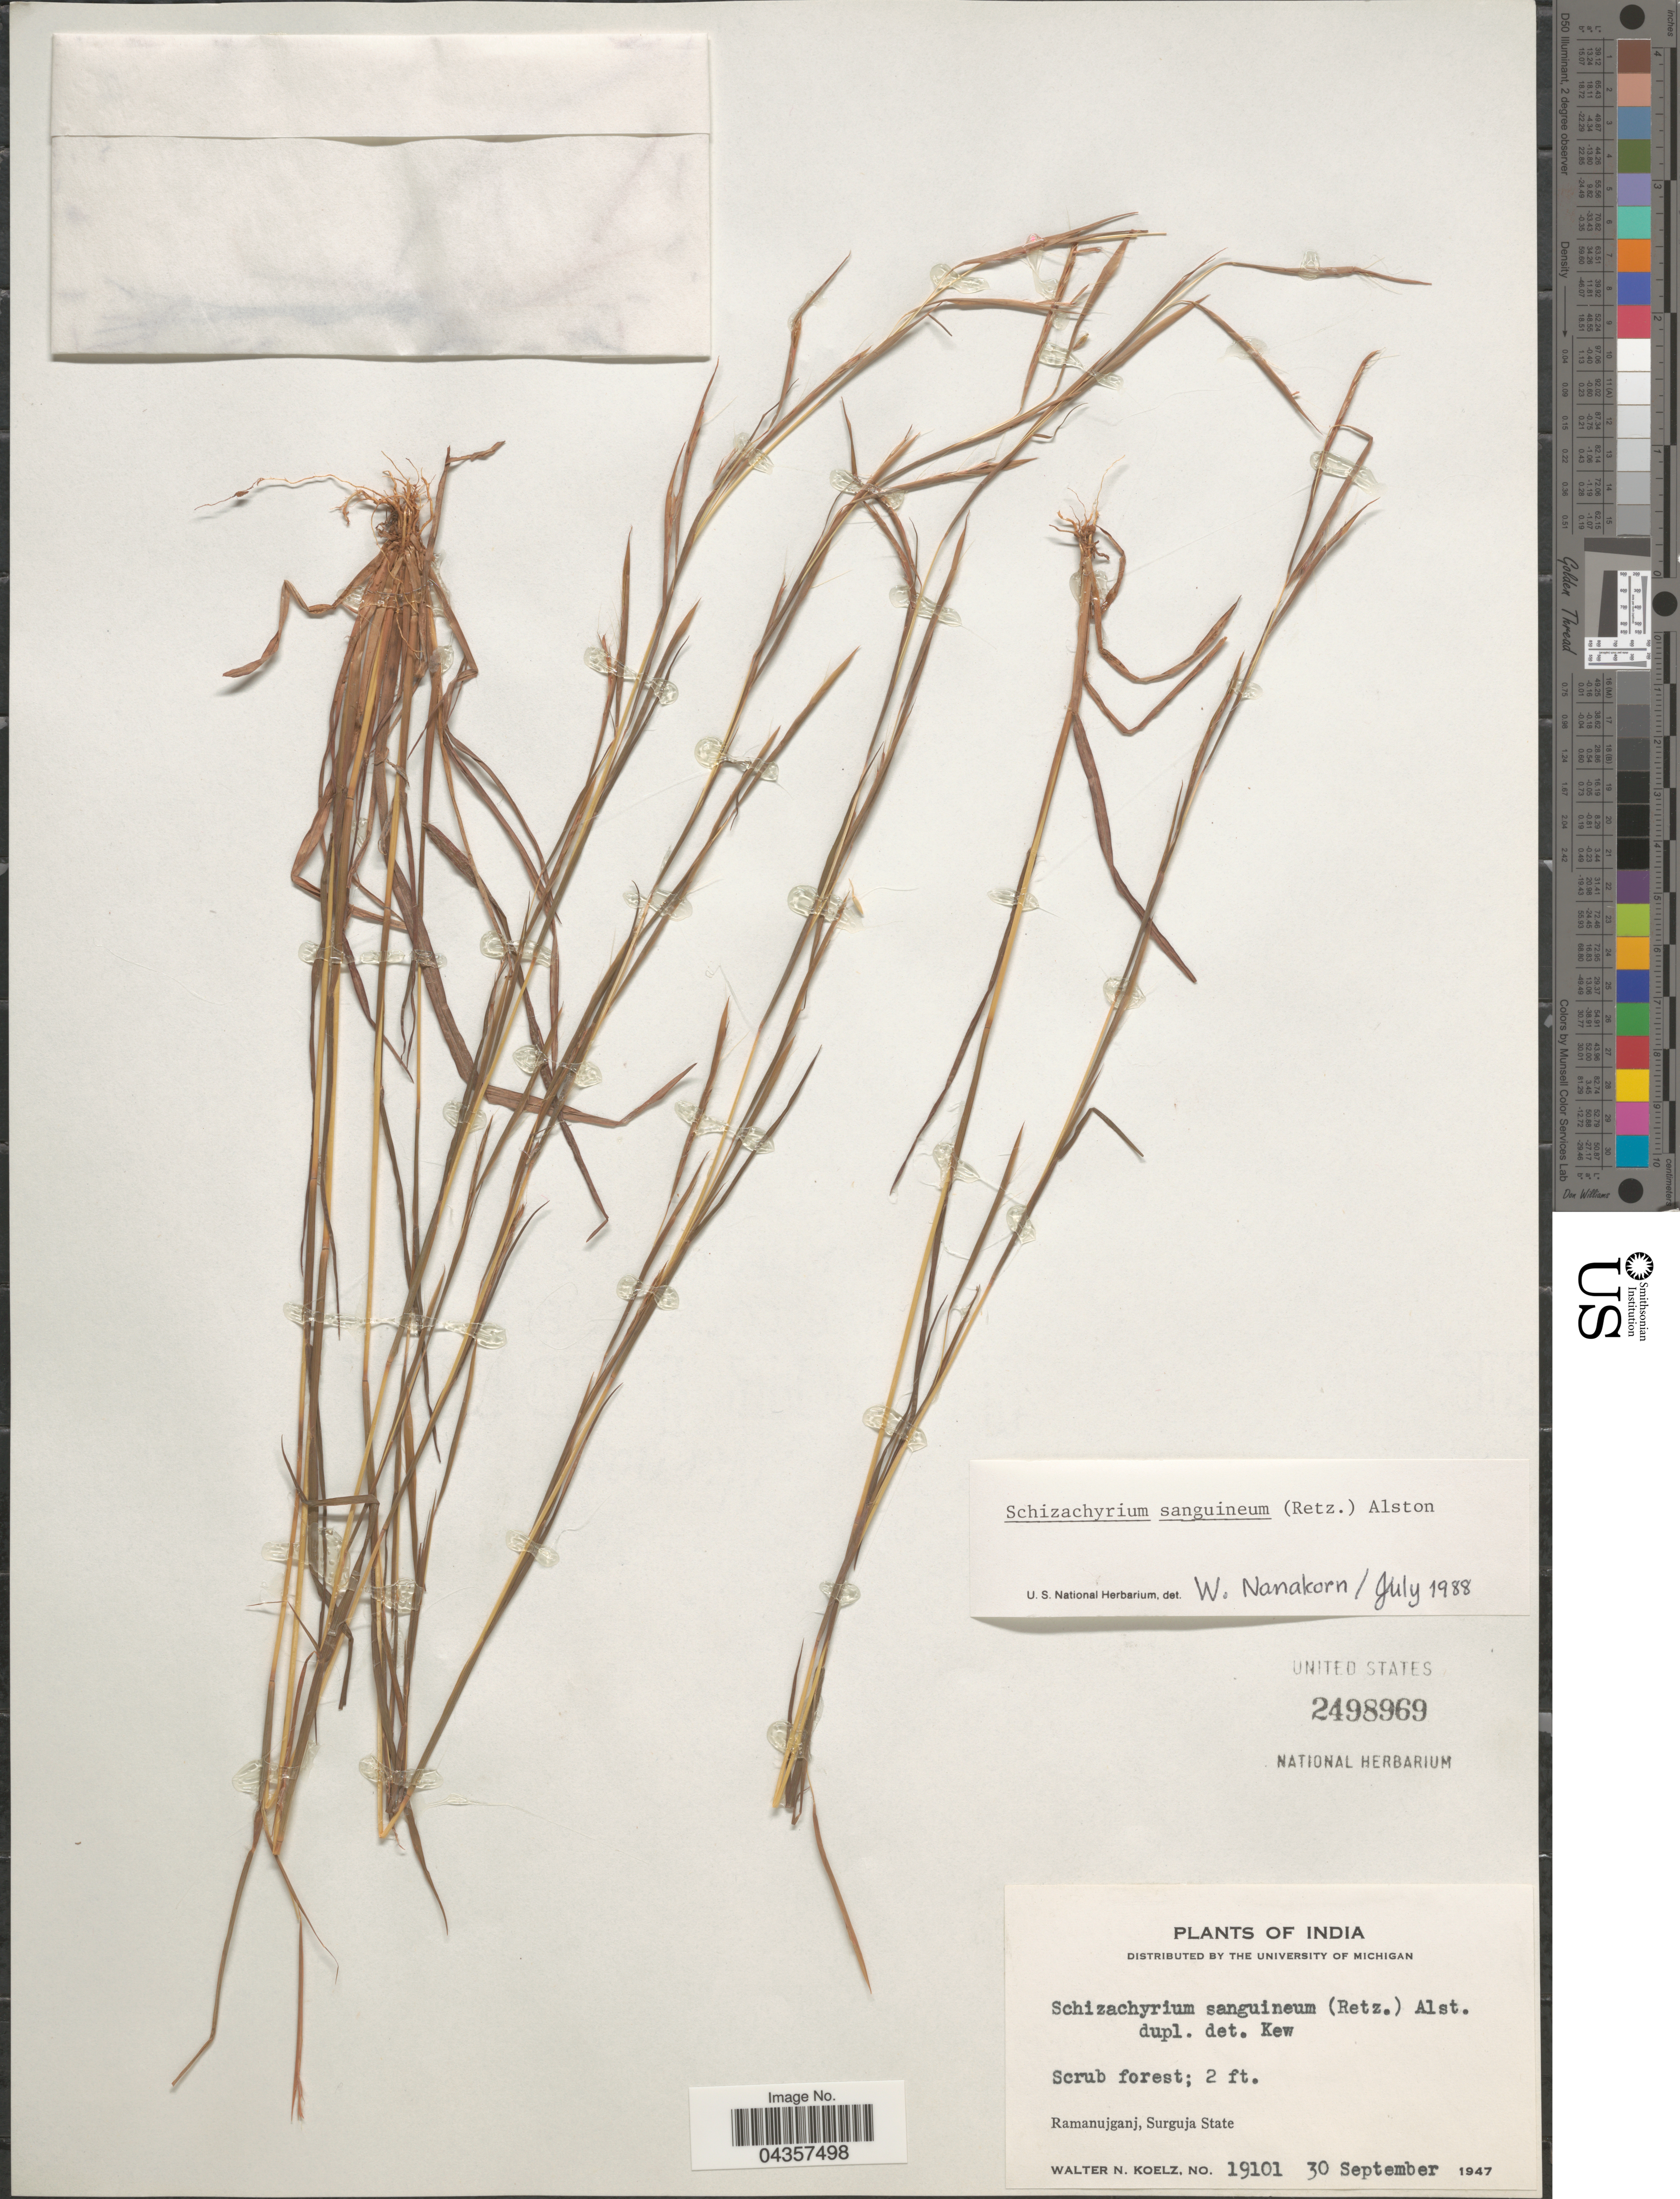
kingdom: Plantae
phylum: Tracheophyta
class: Liliopsida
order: Poales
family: Poaceae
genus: Schizachyrium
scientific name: Schizachyrium sanguineum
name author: (Retz.) Alston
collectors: W. N. Koelz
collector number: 19101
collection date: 1947-09-30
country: India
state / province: Chhattisgarh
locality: Ramanujganj, Surguja State.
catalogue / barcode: US 2498969